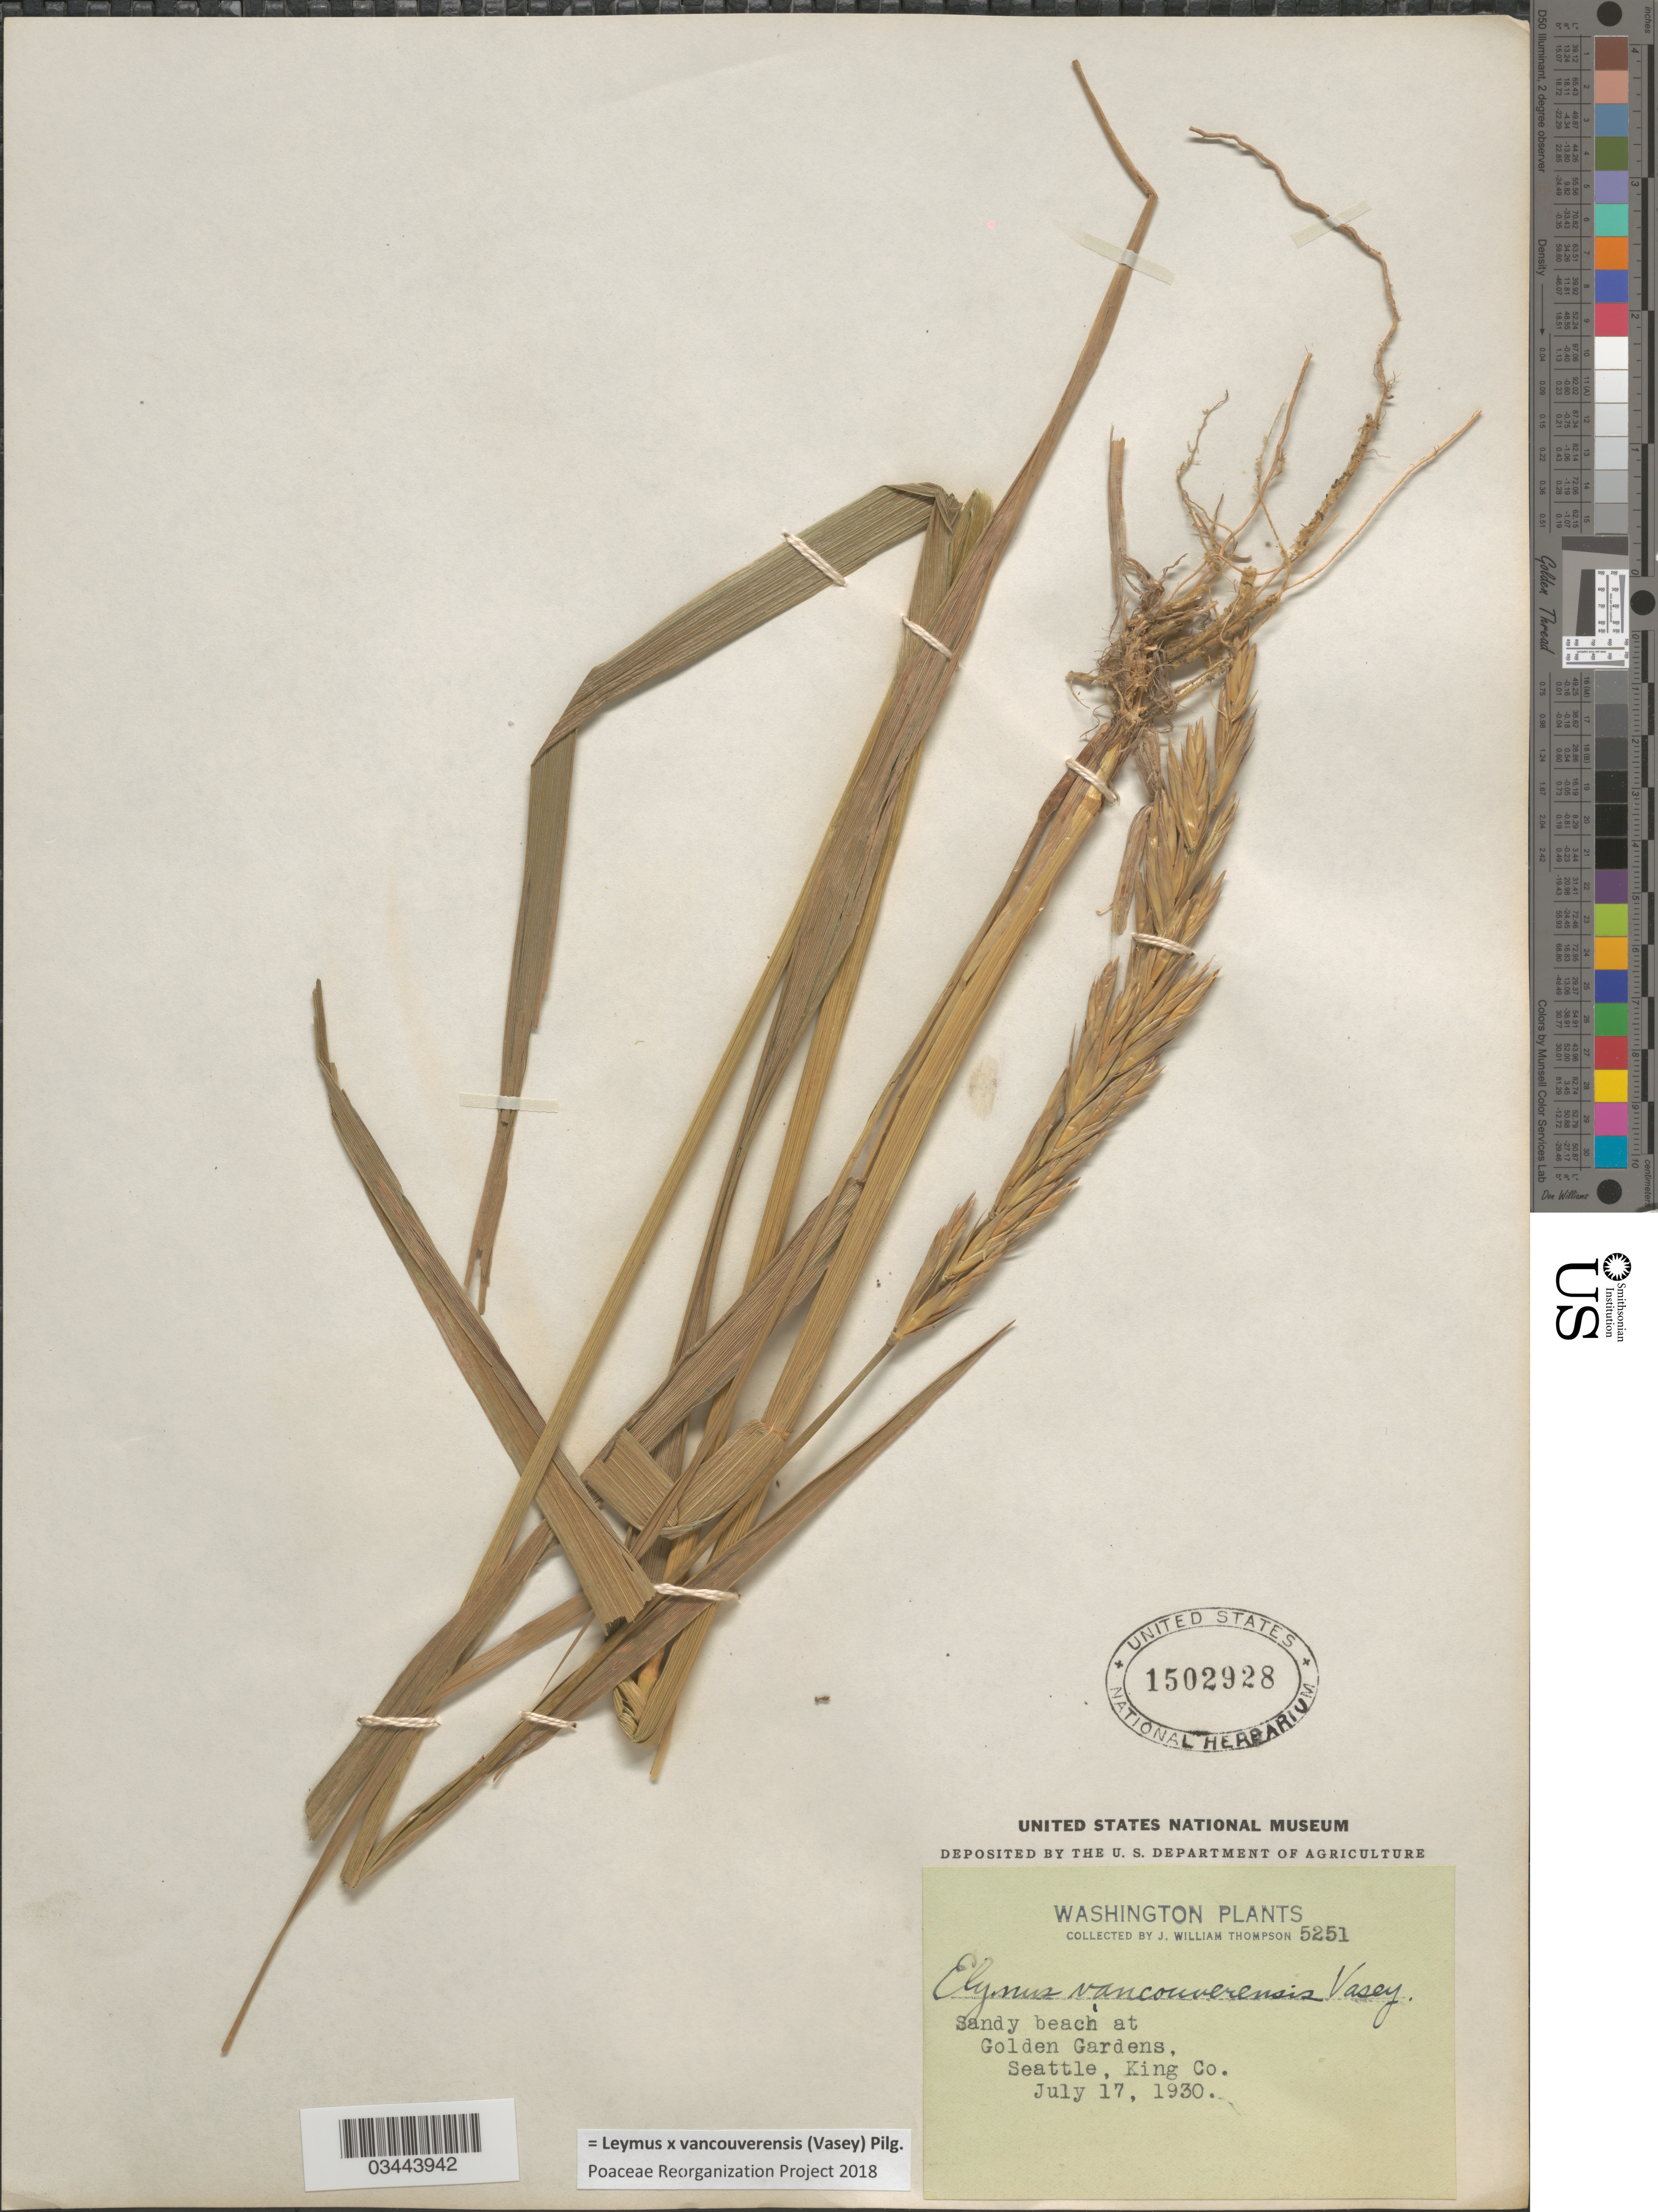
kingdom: Plantae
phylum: Tracheophyta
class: Liliopsida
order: Poales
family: Poaceae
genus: Leymus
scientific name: Leymus x vancouverensis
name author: (Vasey) Pilg.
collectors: J. W. Thompson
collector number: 5251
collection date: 1930-07-17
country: United States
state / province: Washington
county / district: King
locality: Sandy beach at Golden Gardens, Seattle, King Co.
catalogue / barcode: US 1502928